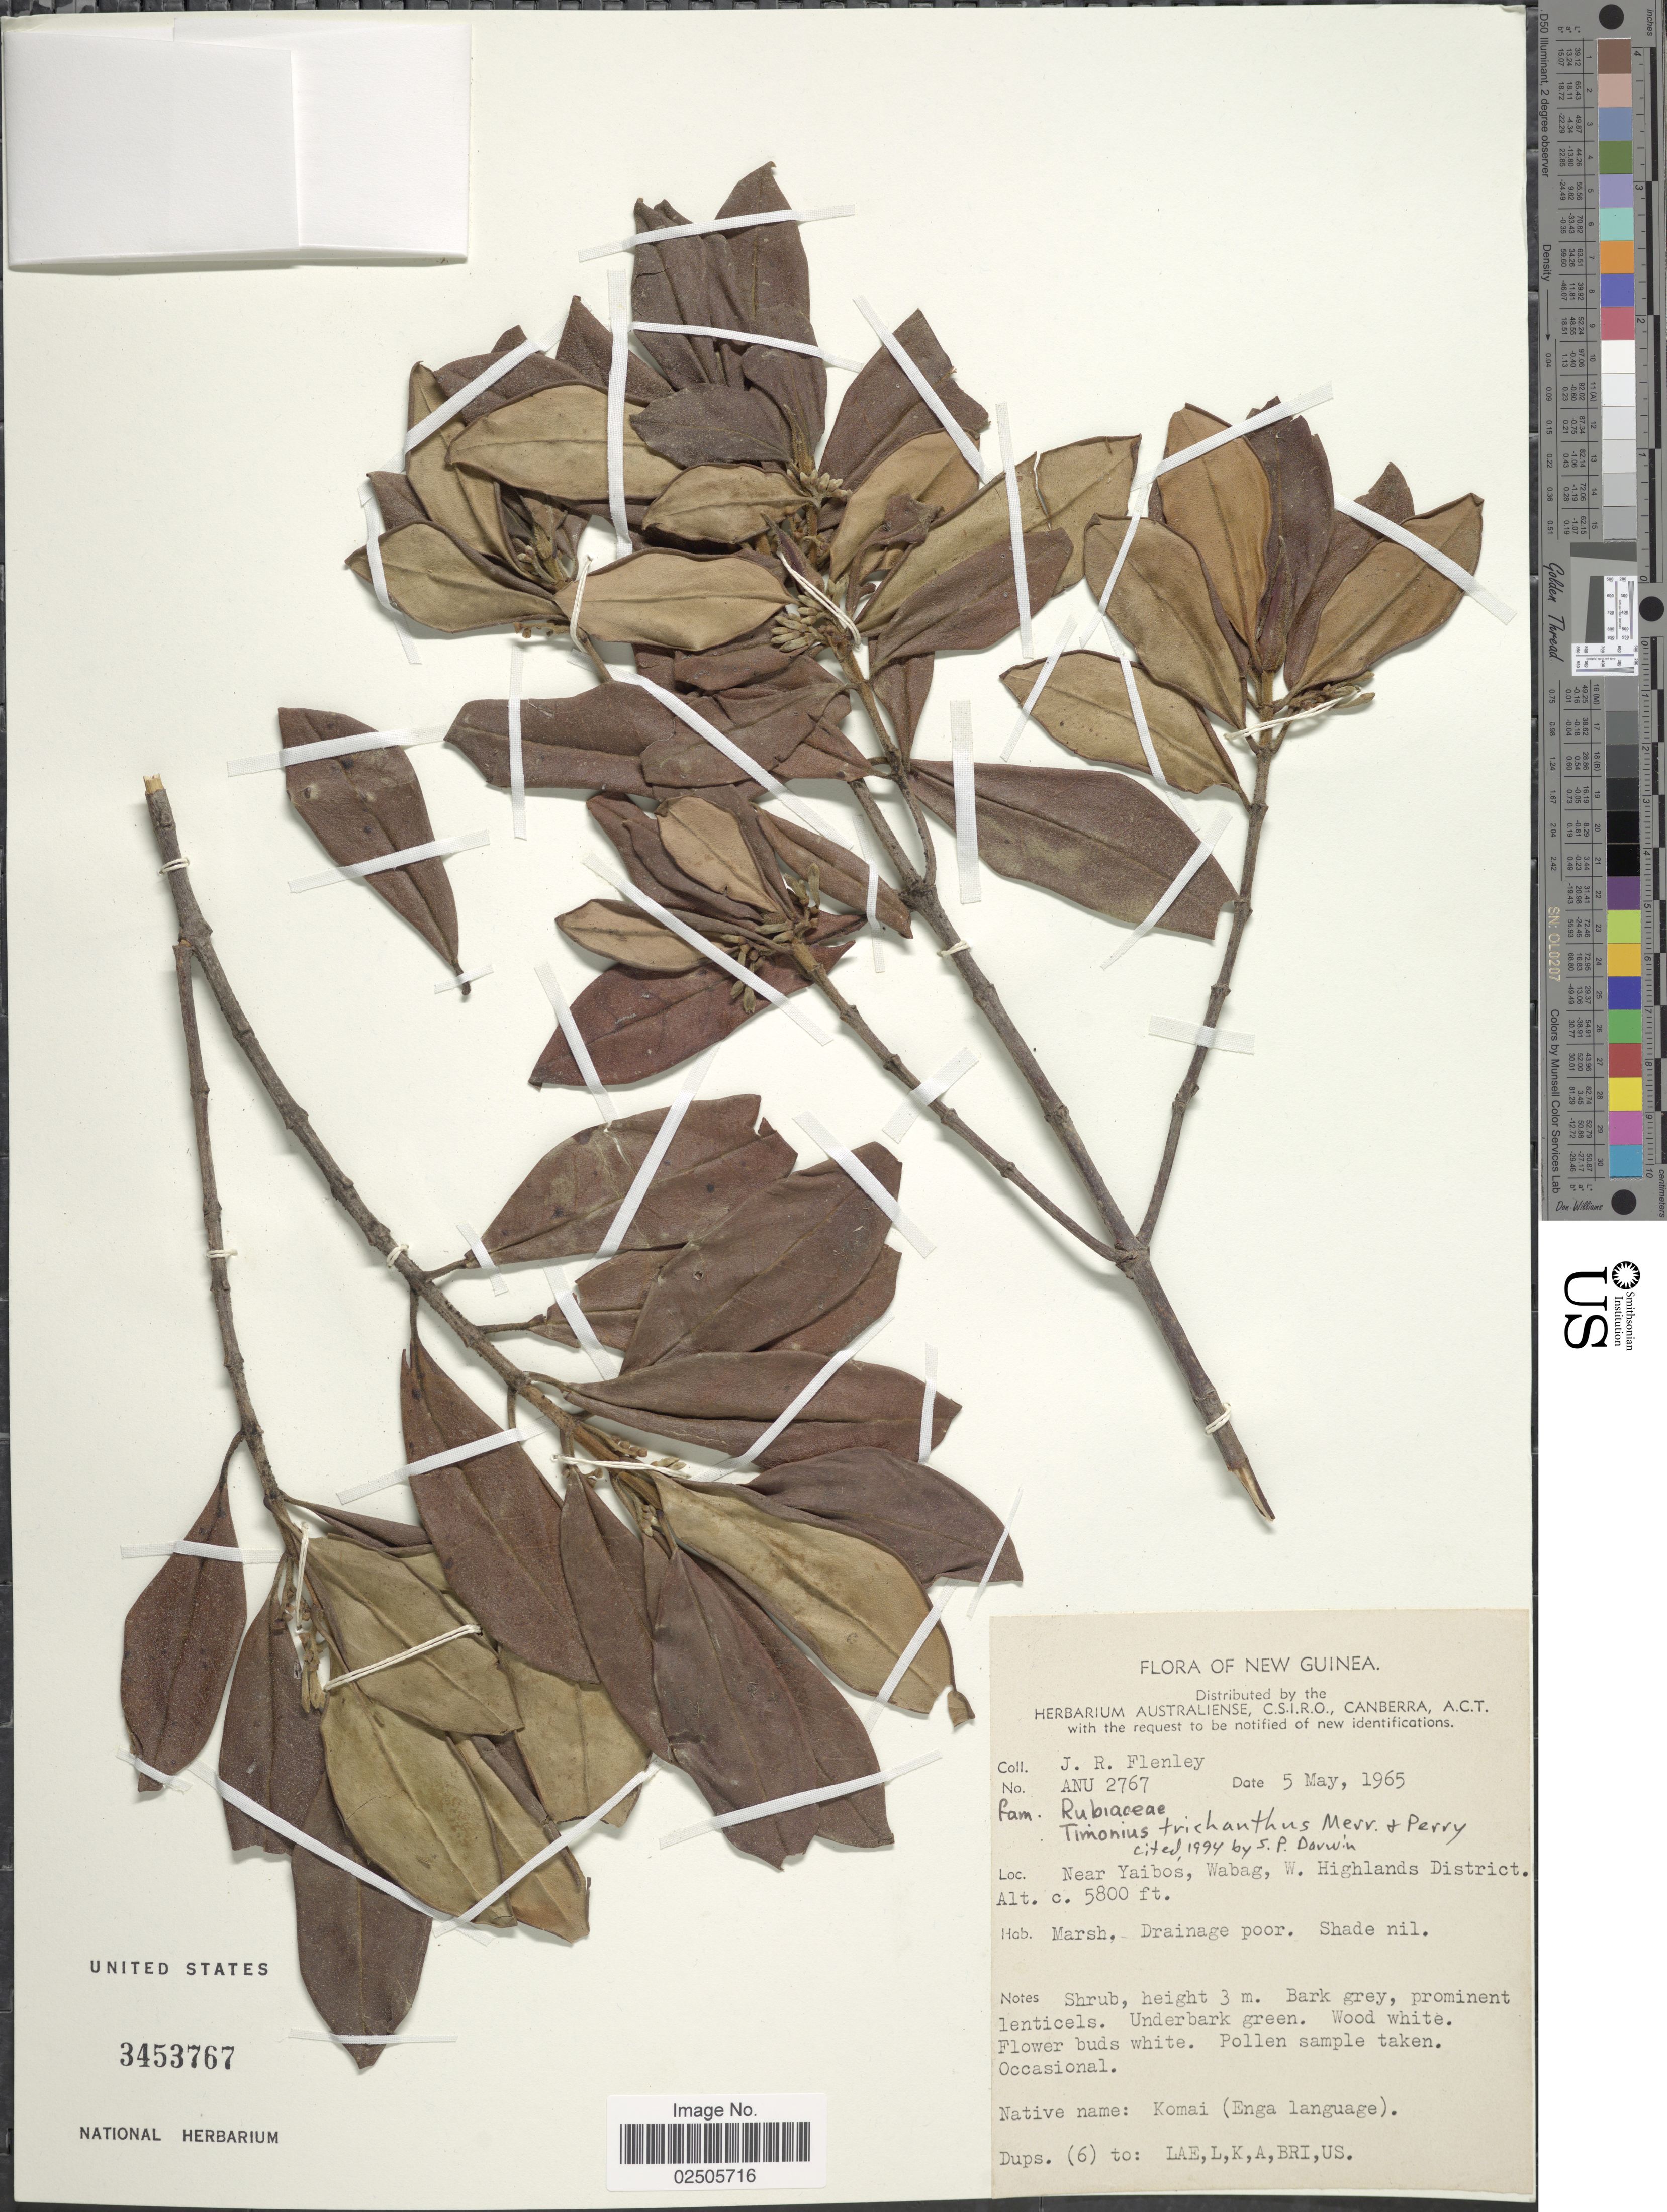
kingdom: Plantae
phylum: Tracheophyta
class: Magnoliopsida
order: Gentianales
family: Rubiaceae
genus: Timonius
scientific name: Timonius trichanthus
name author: Merr. & L.M. Perry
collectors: J. Flenley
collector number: ANU2767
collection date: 1965-05-05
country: Papua New Guinea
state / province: Western Highlands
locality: New Guinea, Near Yaibos, Wabag, W. Highlands District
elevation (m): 1768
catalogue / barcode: US 3453767